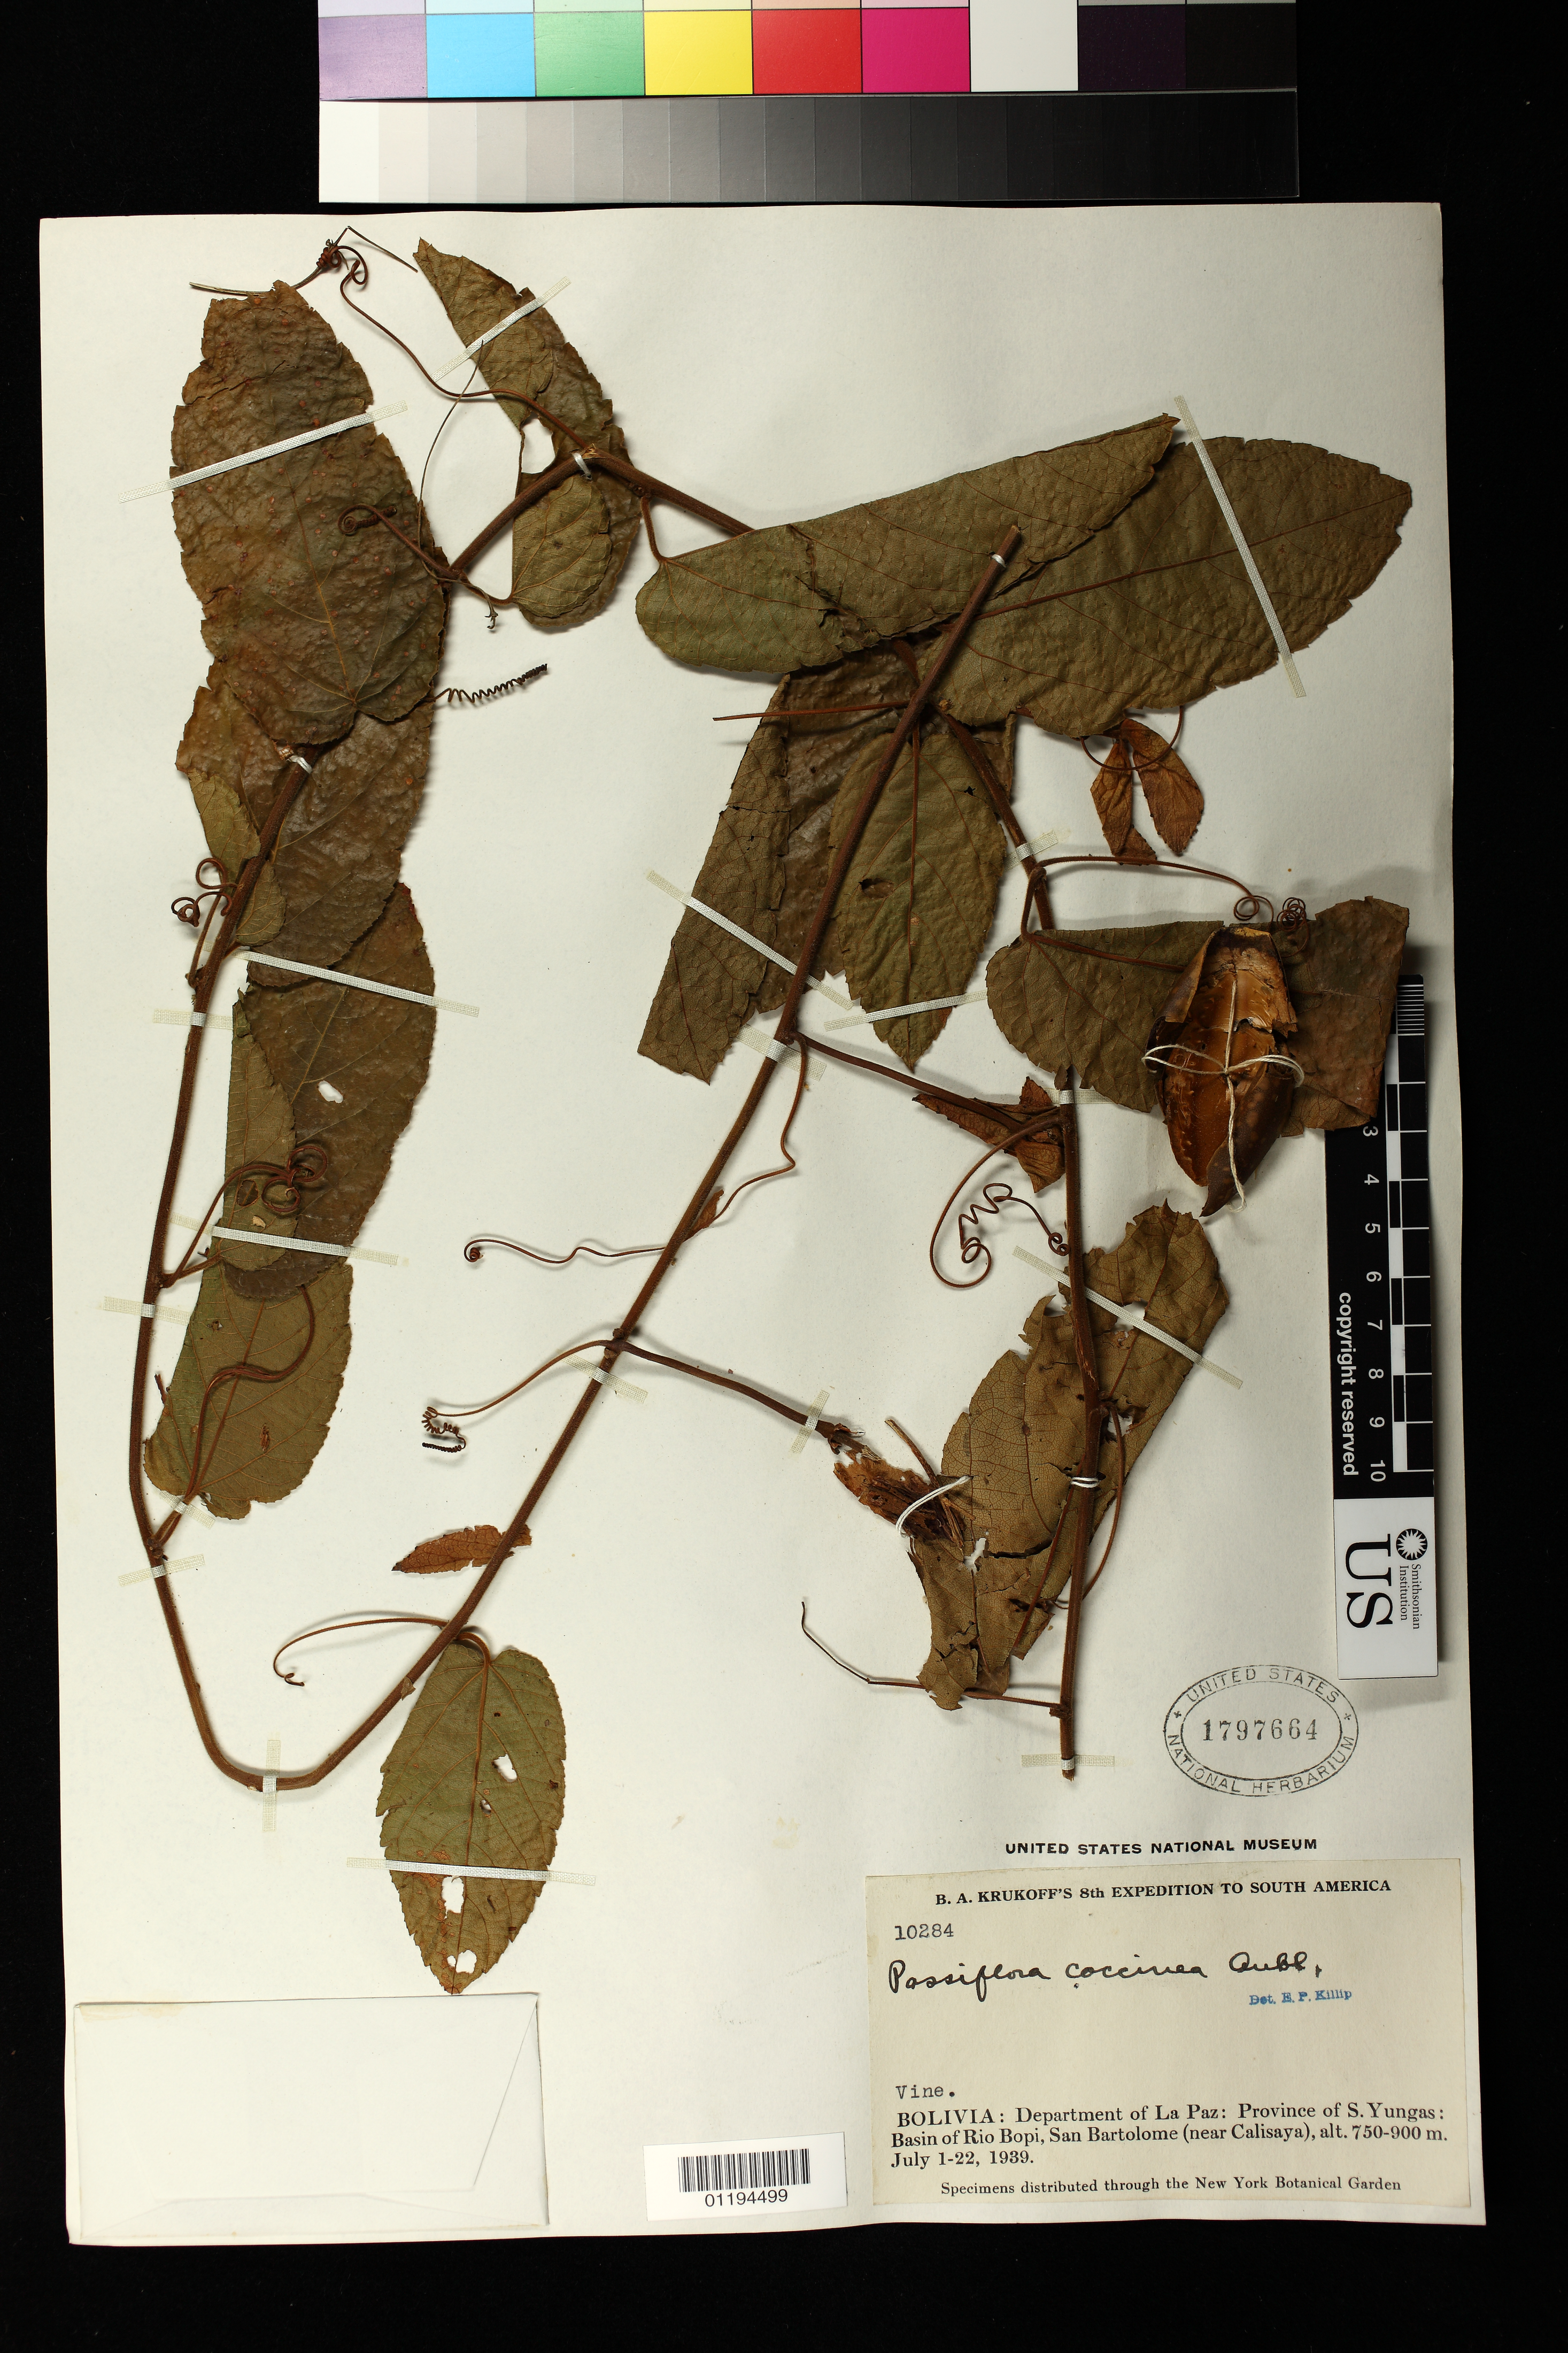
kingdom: Plantae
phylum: Tracheophyta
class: Magnoliopsida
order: Malpighiales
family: Passifloraceae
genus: Passiflora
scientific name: Passiflora coccinea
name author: Aubl.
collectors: B. A. Krukoff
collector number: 10284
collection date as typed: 01 Jul 1939 to 22 Jul 1939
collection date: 1939-07-01/1939-07-22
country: Bolivia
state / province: La Paz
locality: Basin of Rio Bopi, San Bartolome (near Calisaya [Kalasaya]), Province of South Yungas.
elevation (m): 750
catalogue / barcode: US 1797664